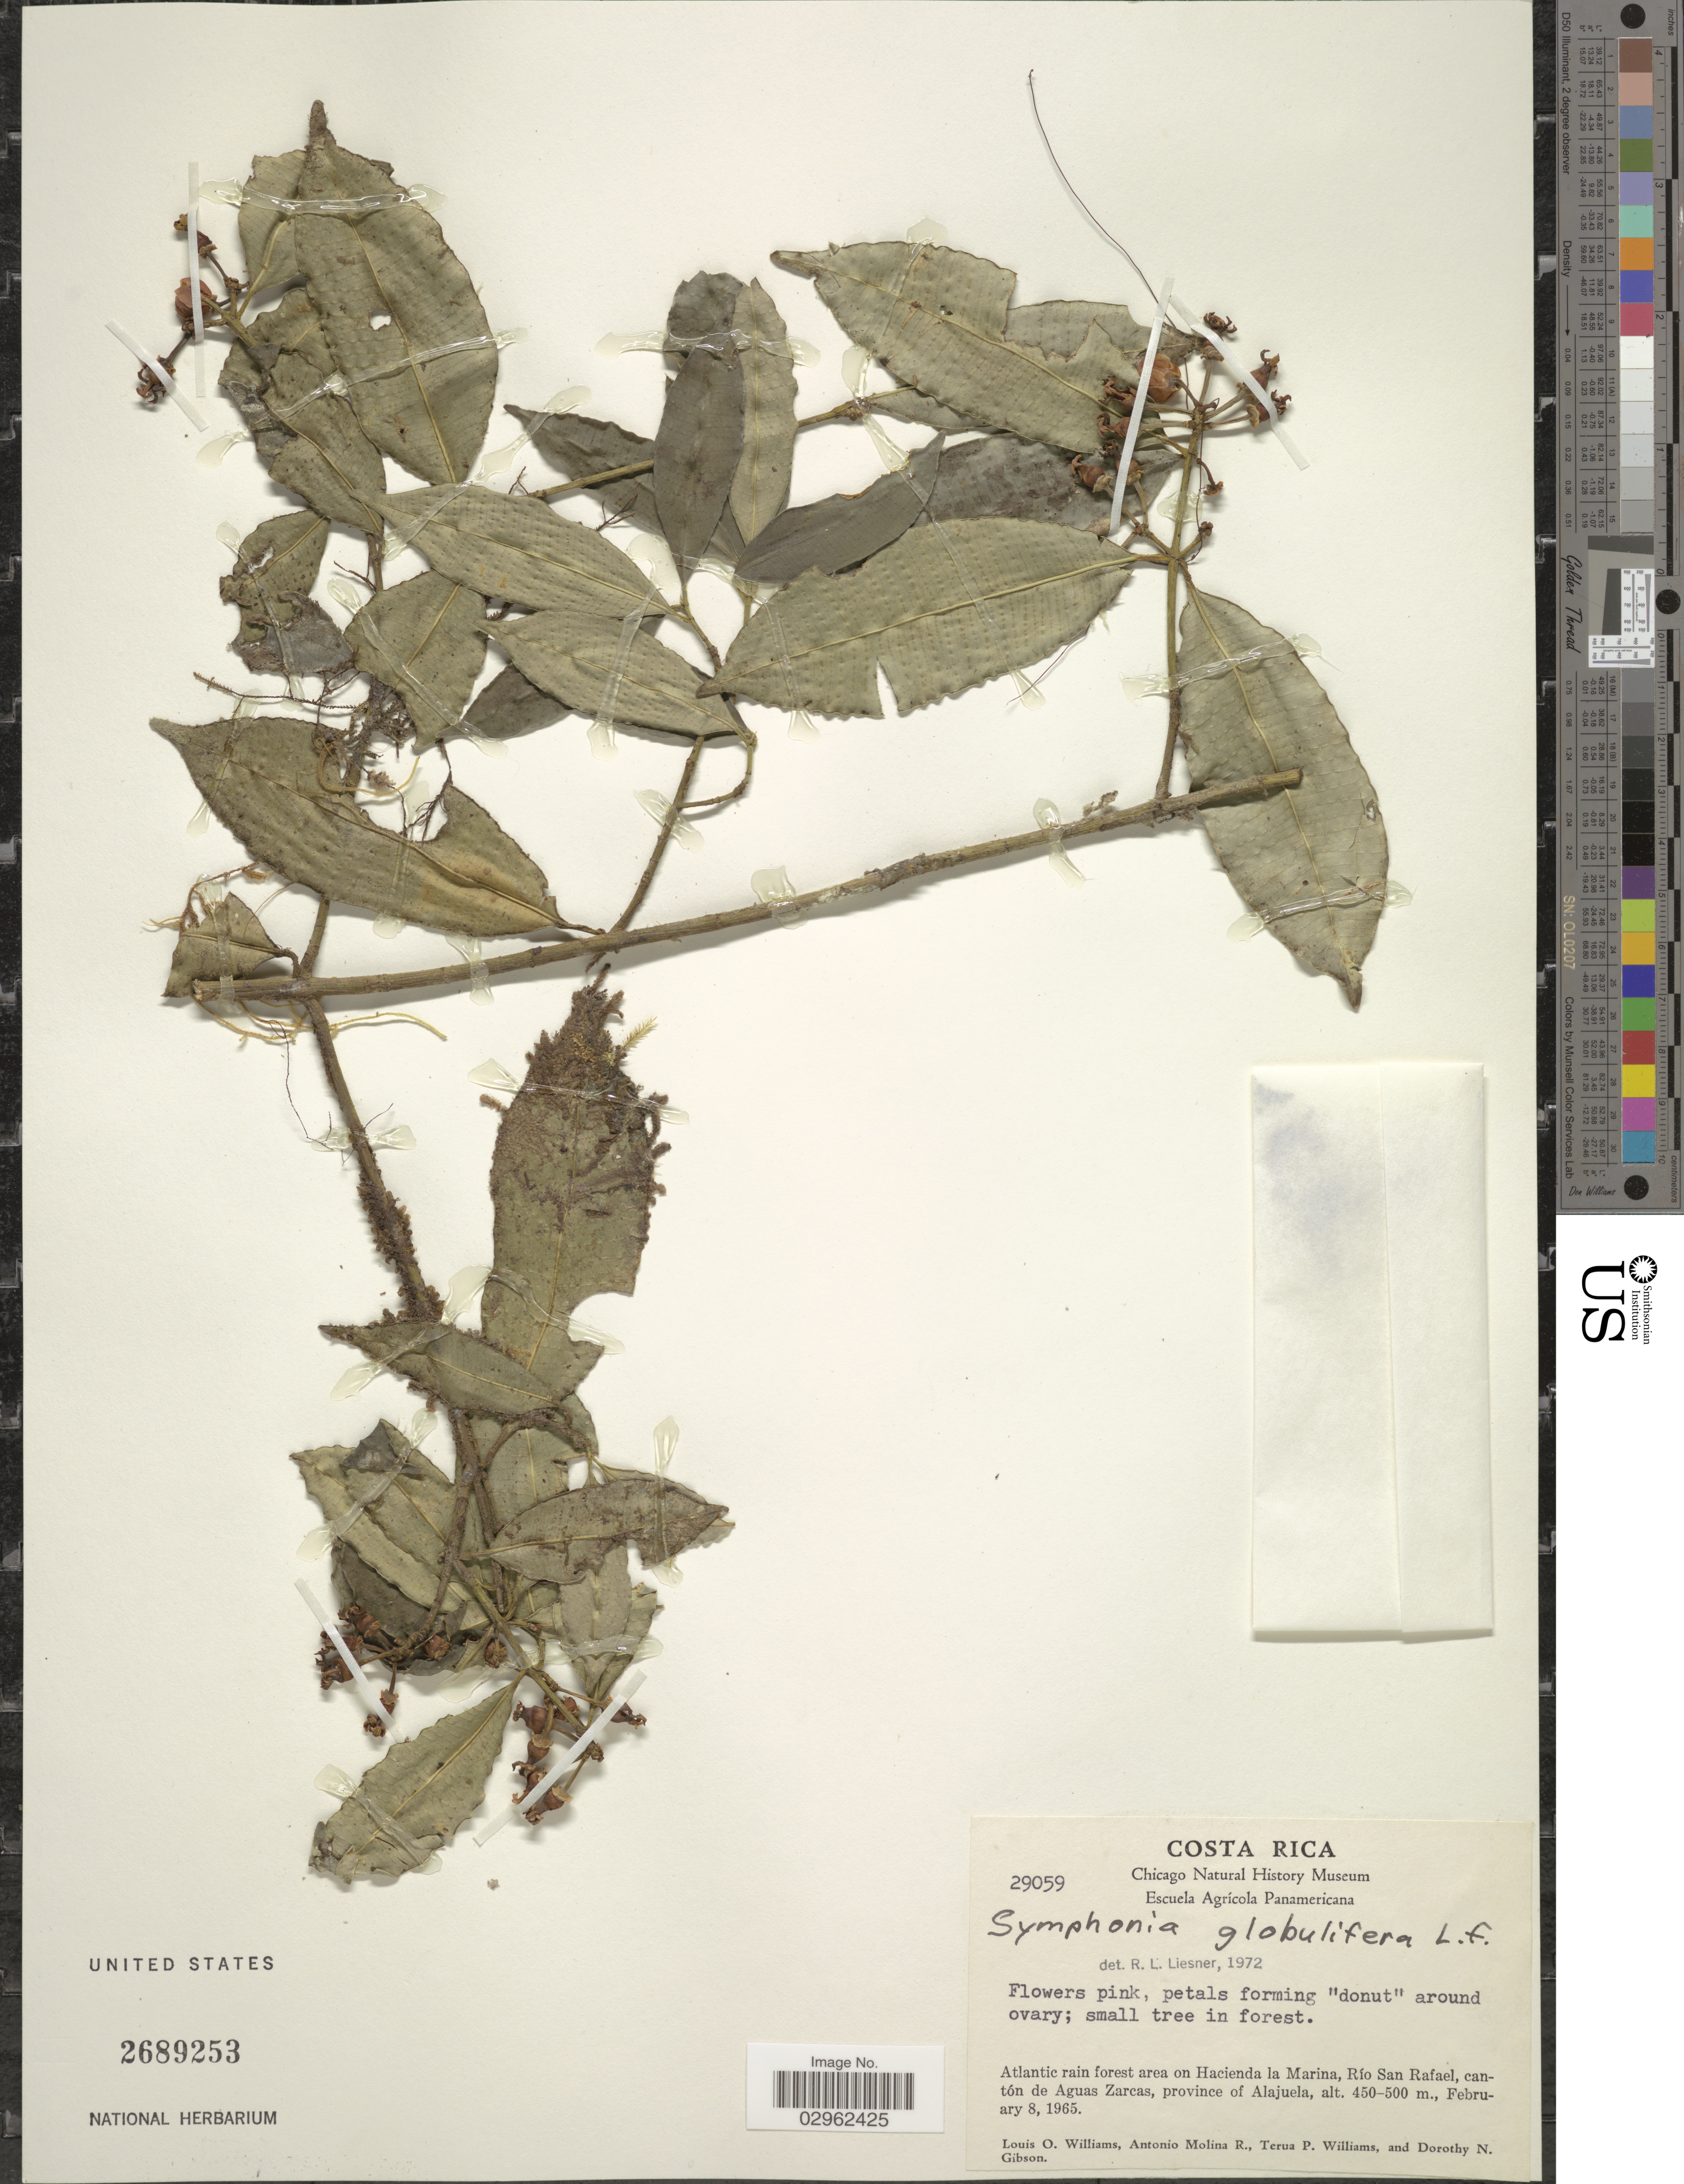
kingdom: Plantae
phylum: Tracheophyta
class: Magnoliopsida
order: Malpighiales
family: Clusiaceae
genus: Symphonia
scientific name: Symphonia globulifera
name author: L. f.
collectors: L. O. Williams, A. Molina R., T. Williams & D. N. Gibson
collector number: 29059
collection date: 1965-02-08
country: Costa Rica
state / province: Alajuela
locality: Atlantic rain forest area and Hacienda la Marina, Río San Rafael, cantón de Aguas Zarcas, province of Alajuela.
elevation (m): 450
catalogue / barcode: US 2689253